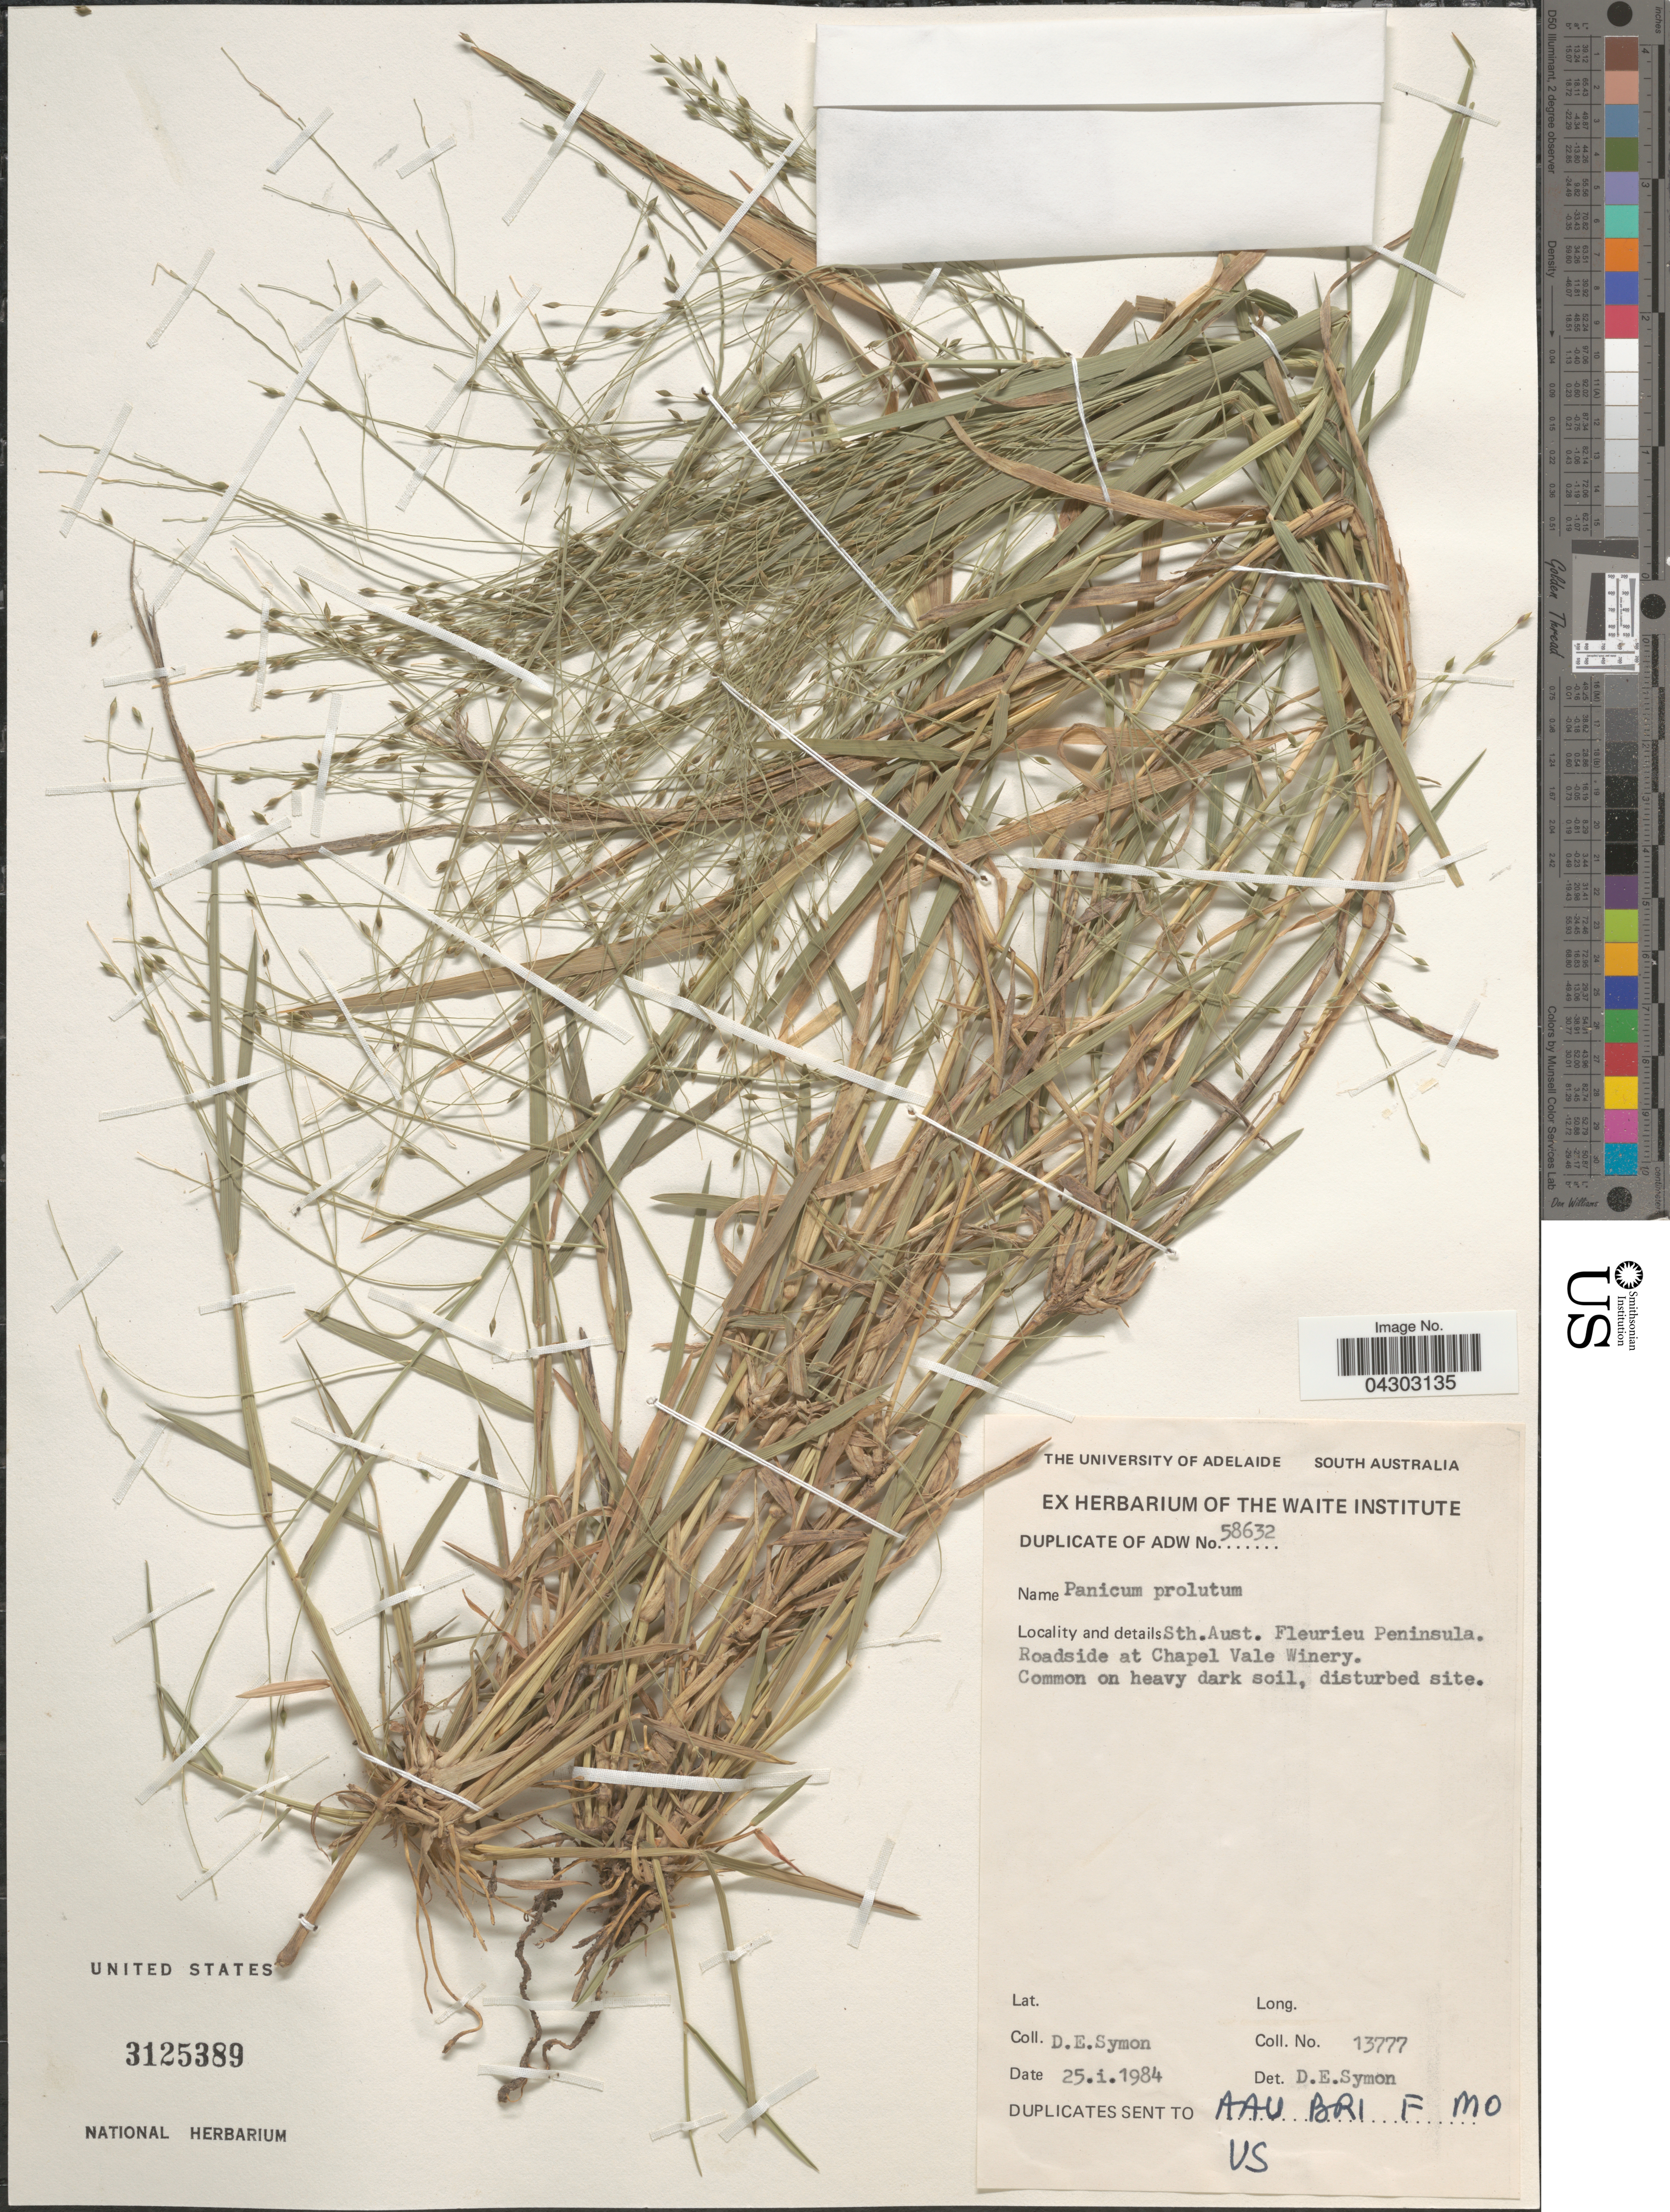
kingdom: Plantae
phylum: Tracheophyta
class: Liliopsida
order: Poales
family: Poaceae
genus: Panicum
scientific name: Panicum prolutum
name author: F. Muell.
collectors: D. Symon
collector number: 13777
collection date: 1984-01-25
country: Australia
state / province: South Australia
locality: Fleurieu Peninsula. Roadside at Chapel Vale Winery.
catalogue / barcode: US 3125389